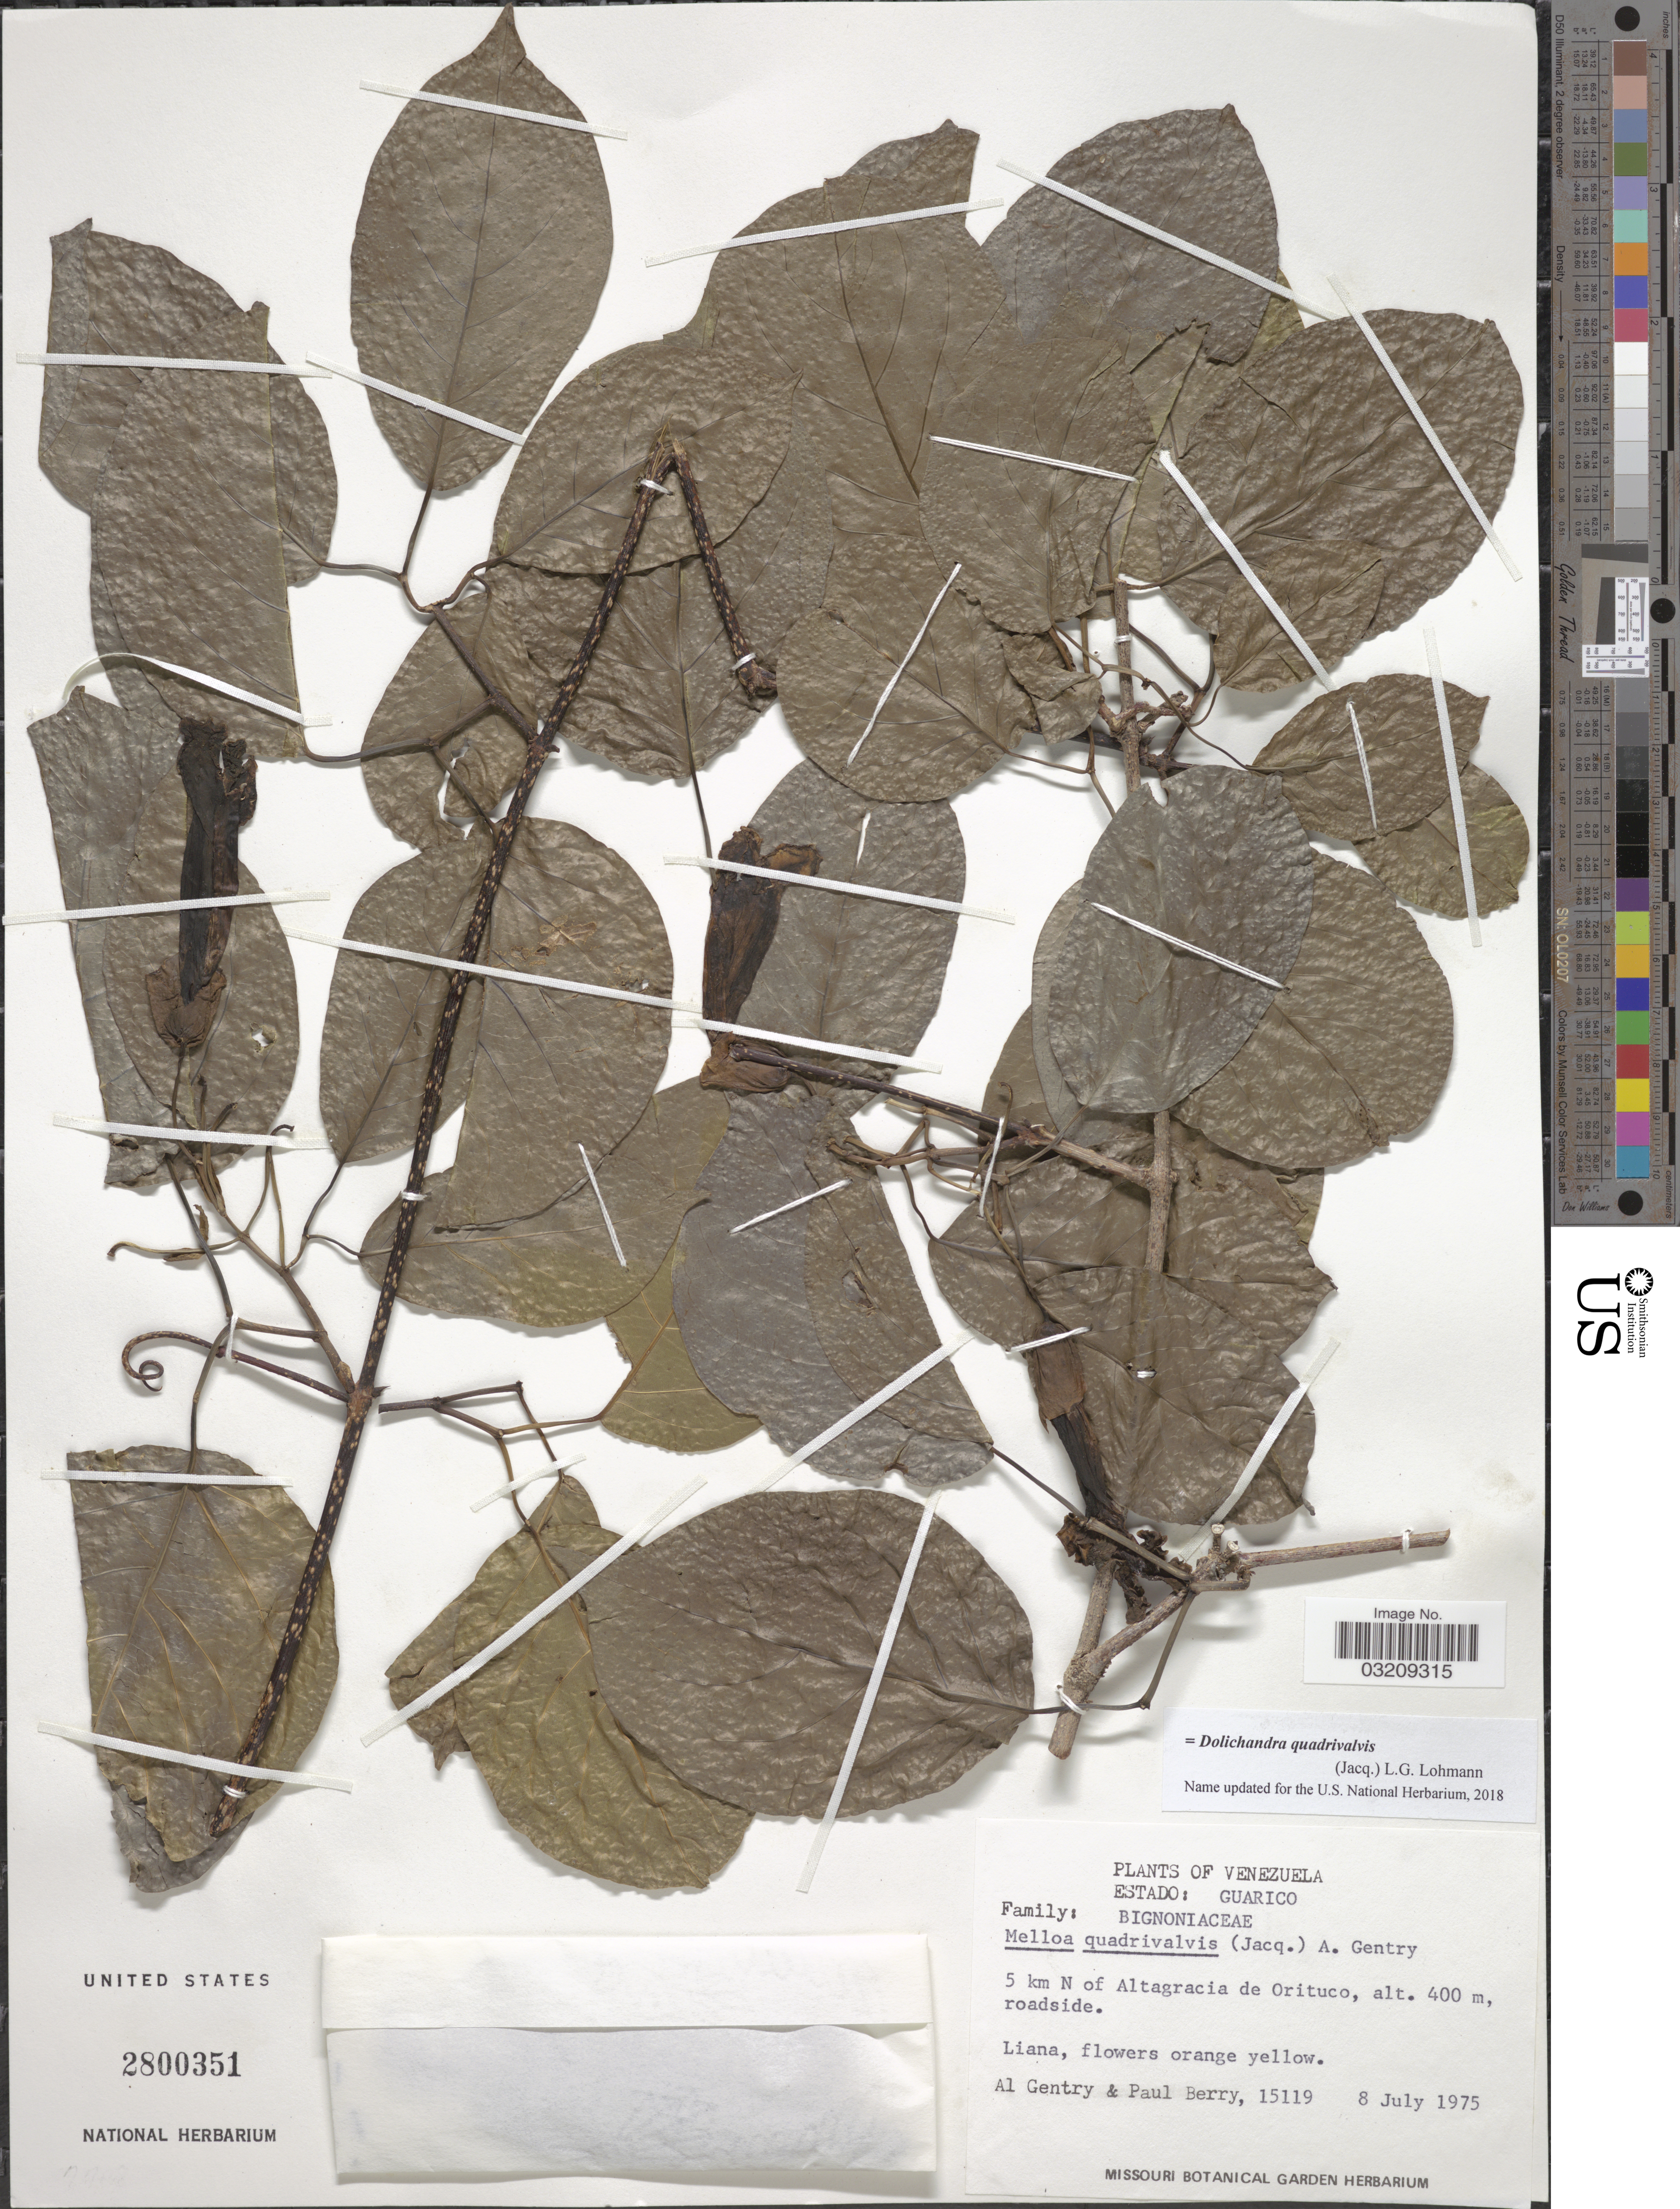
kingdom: Plantae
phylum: Tracheophyta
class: Magnoliopsida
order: Lamiales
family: Bignoniaceae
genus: Dolichandra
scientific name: Dolichandra quadrivalvis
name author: (Jacq.) L.G. Lohmann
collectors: A. H. Gentry & P. T. Berry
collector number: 15119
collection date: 1975-07-08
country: Venezuela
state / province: Guárico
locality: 5 km N of Altagracia de Orituco.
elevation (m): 400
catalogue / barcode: US 2800351